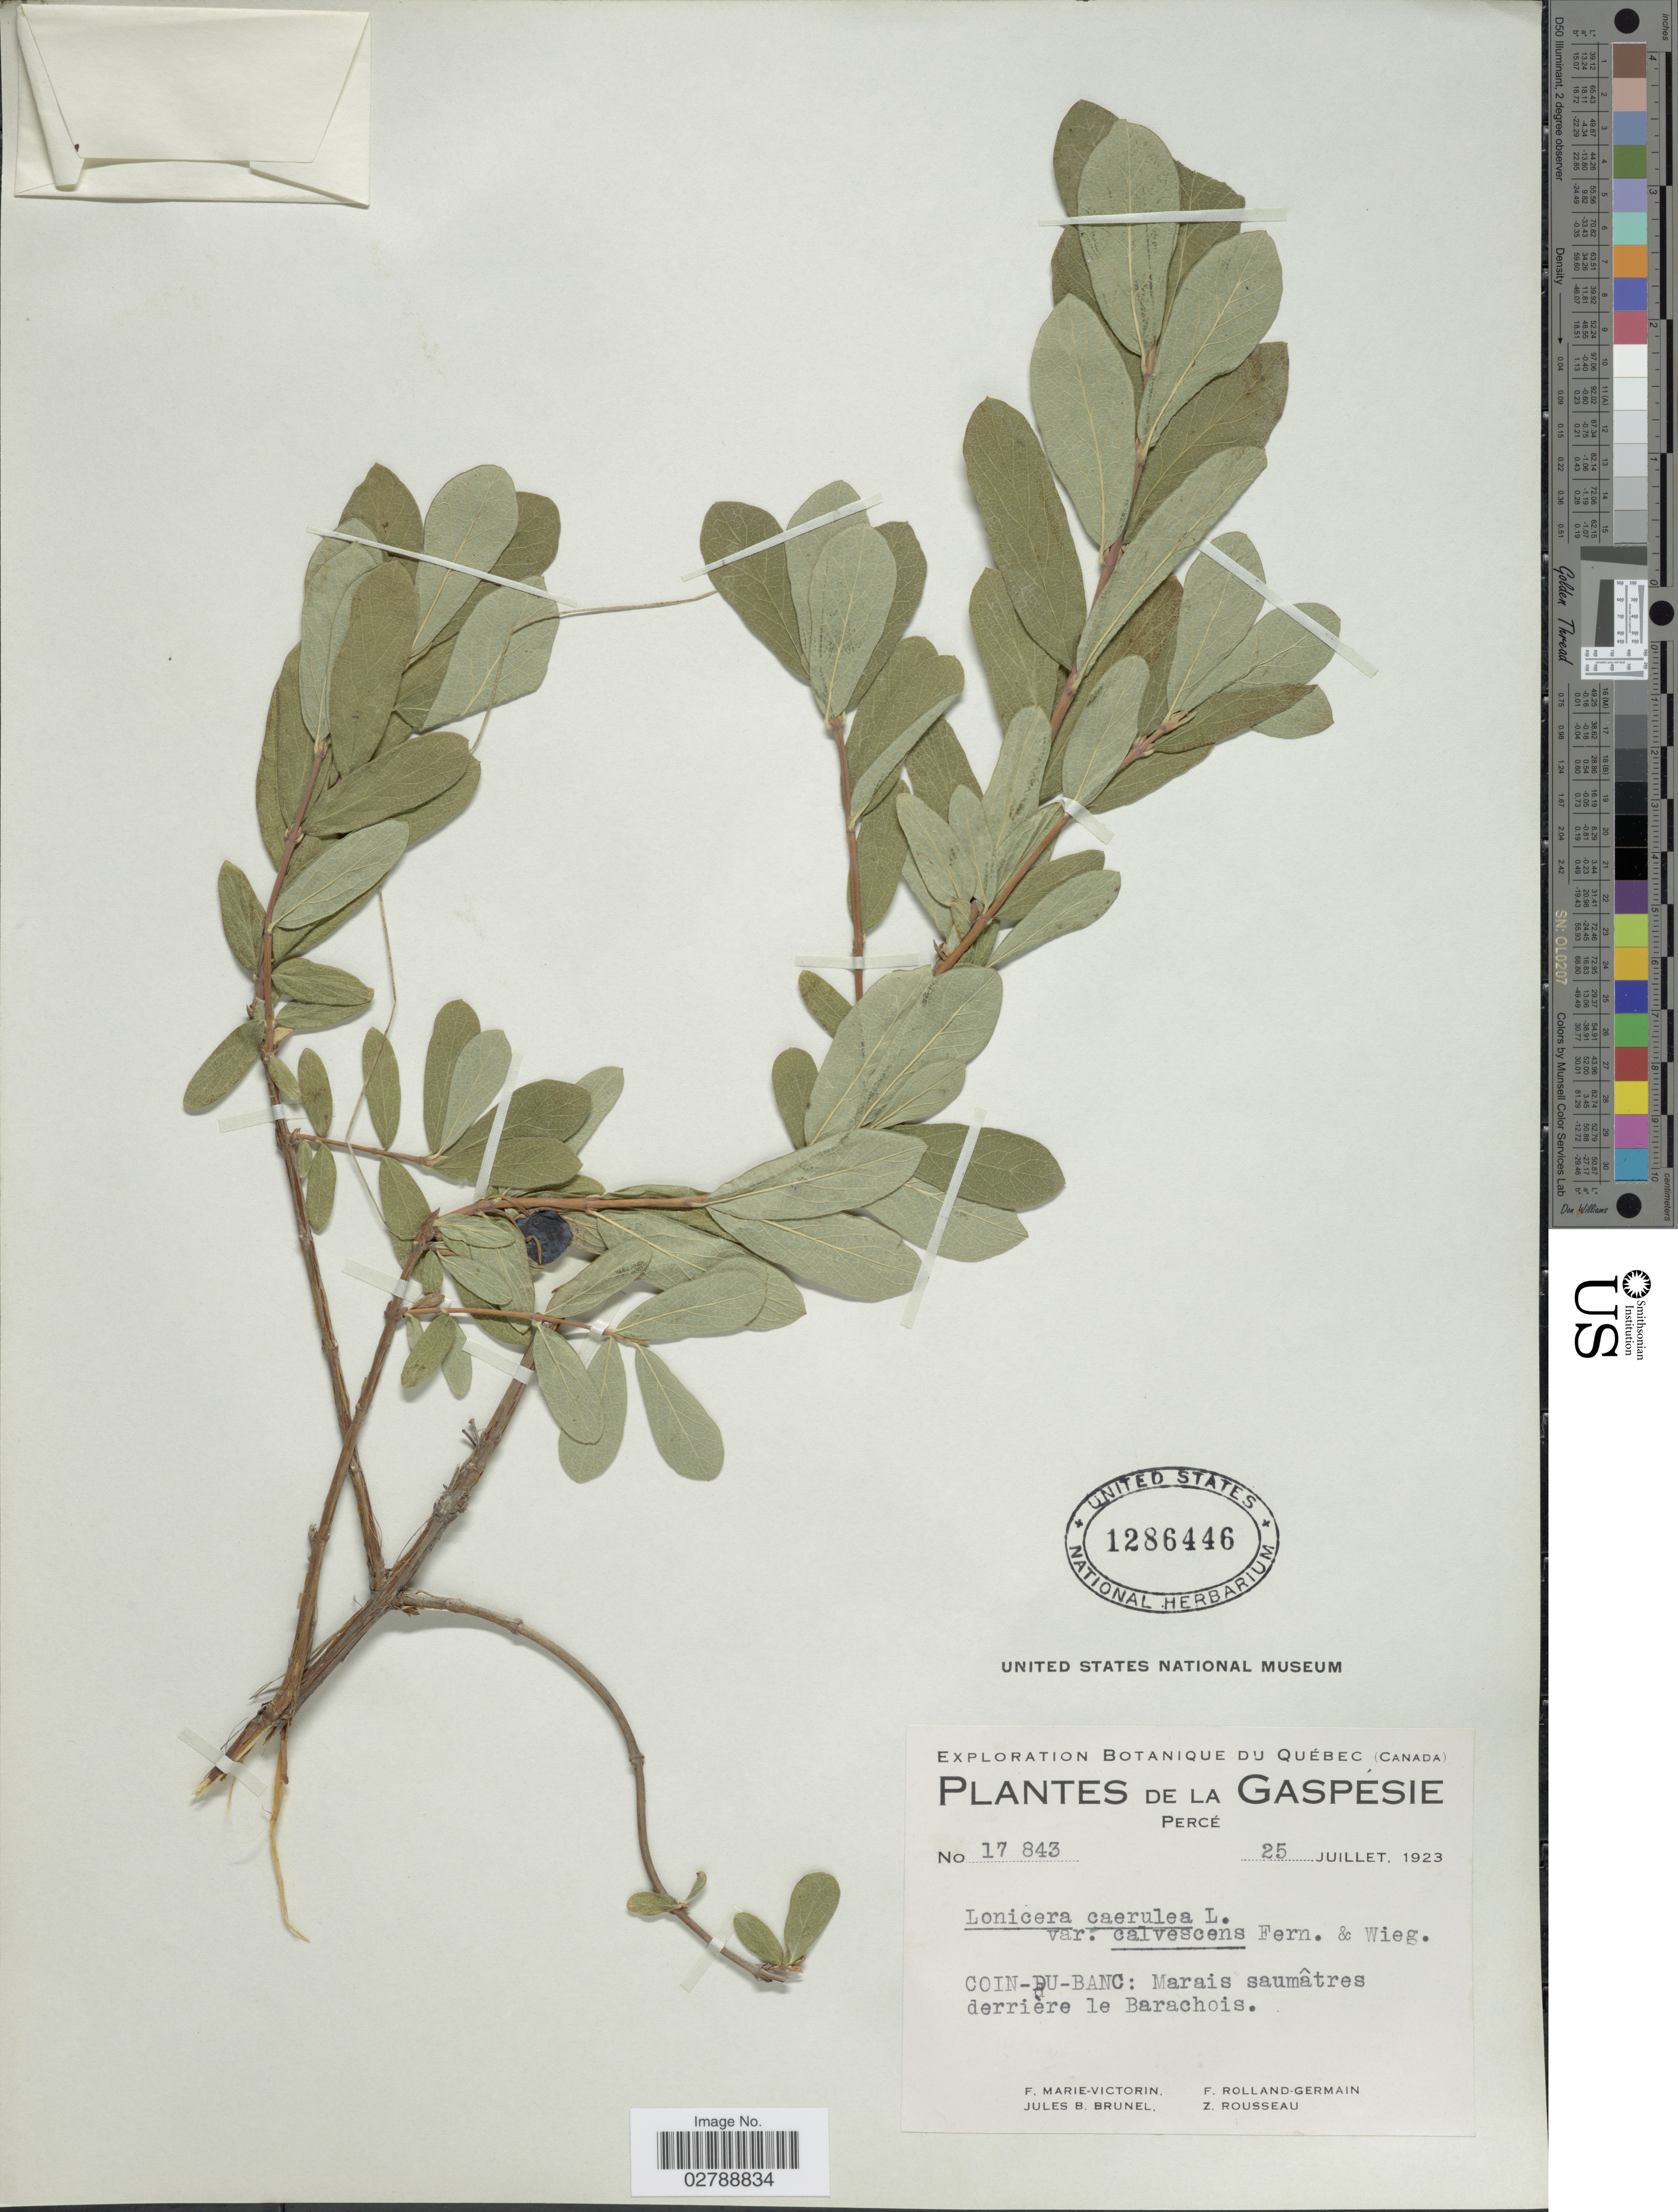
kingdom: Plantae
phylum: Tracheophyta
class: Magnoliopsida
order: Dipsacales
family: Caprifoliaceae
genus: Lonicera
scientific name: Lonicera caerulea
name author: L.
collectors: F. Marie-Victorin, Rolland-Germain, J. Brunel & Z. Rousseau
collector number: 17843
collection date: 1923-07-25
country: Canada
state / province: Quebec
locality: Gaspesie percé. Coin-Du-Banc: Marais saumâtres derrière le Barachois.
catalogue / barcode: US 1286446